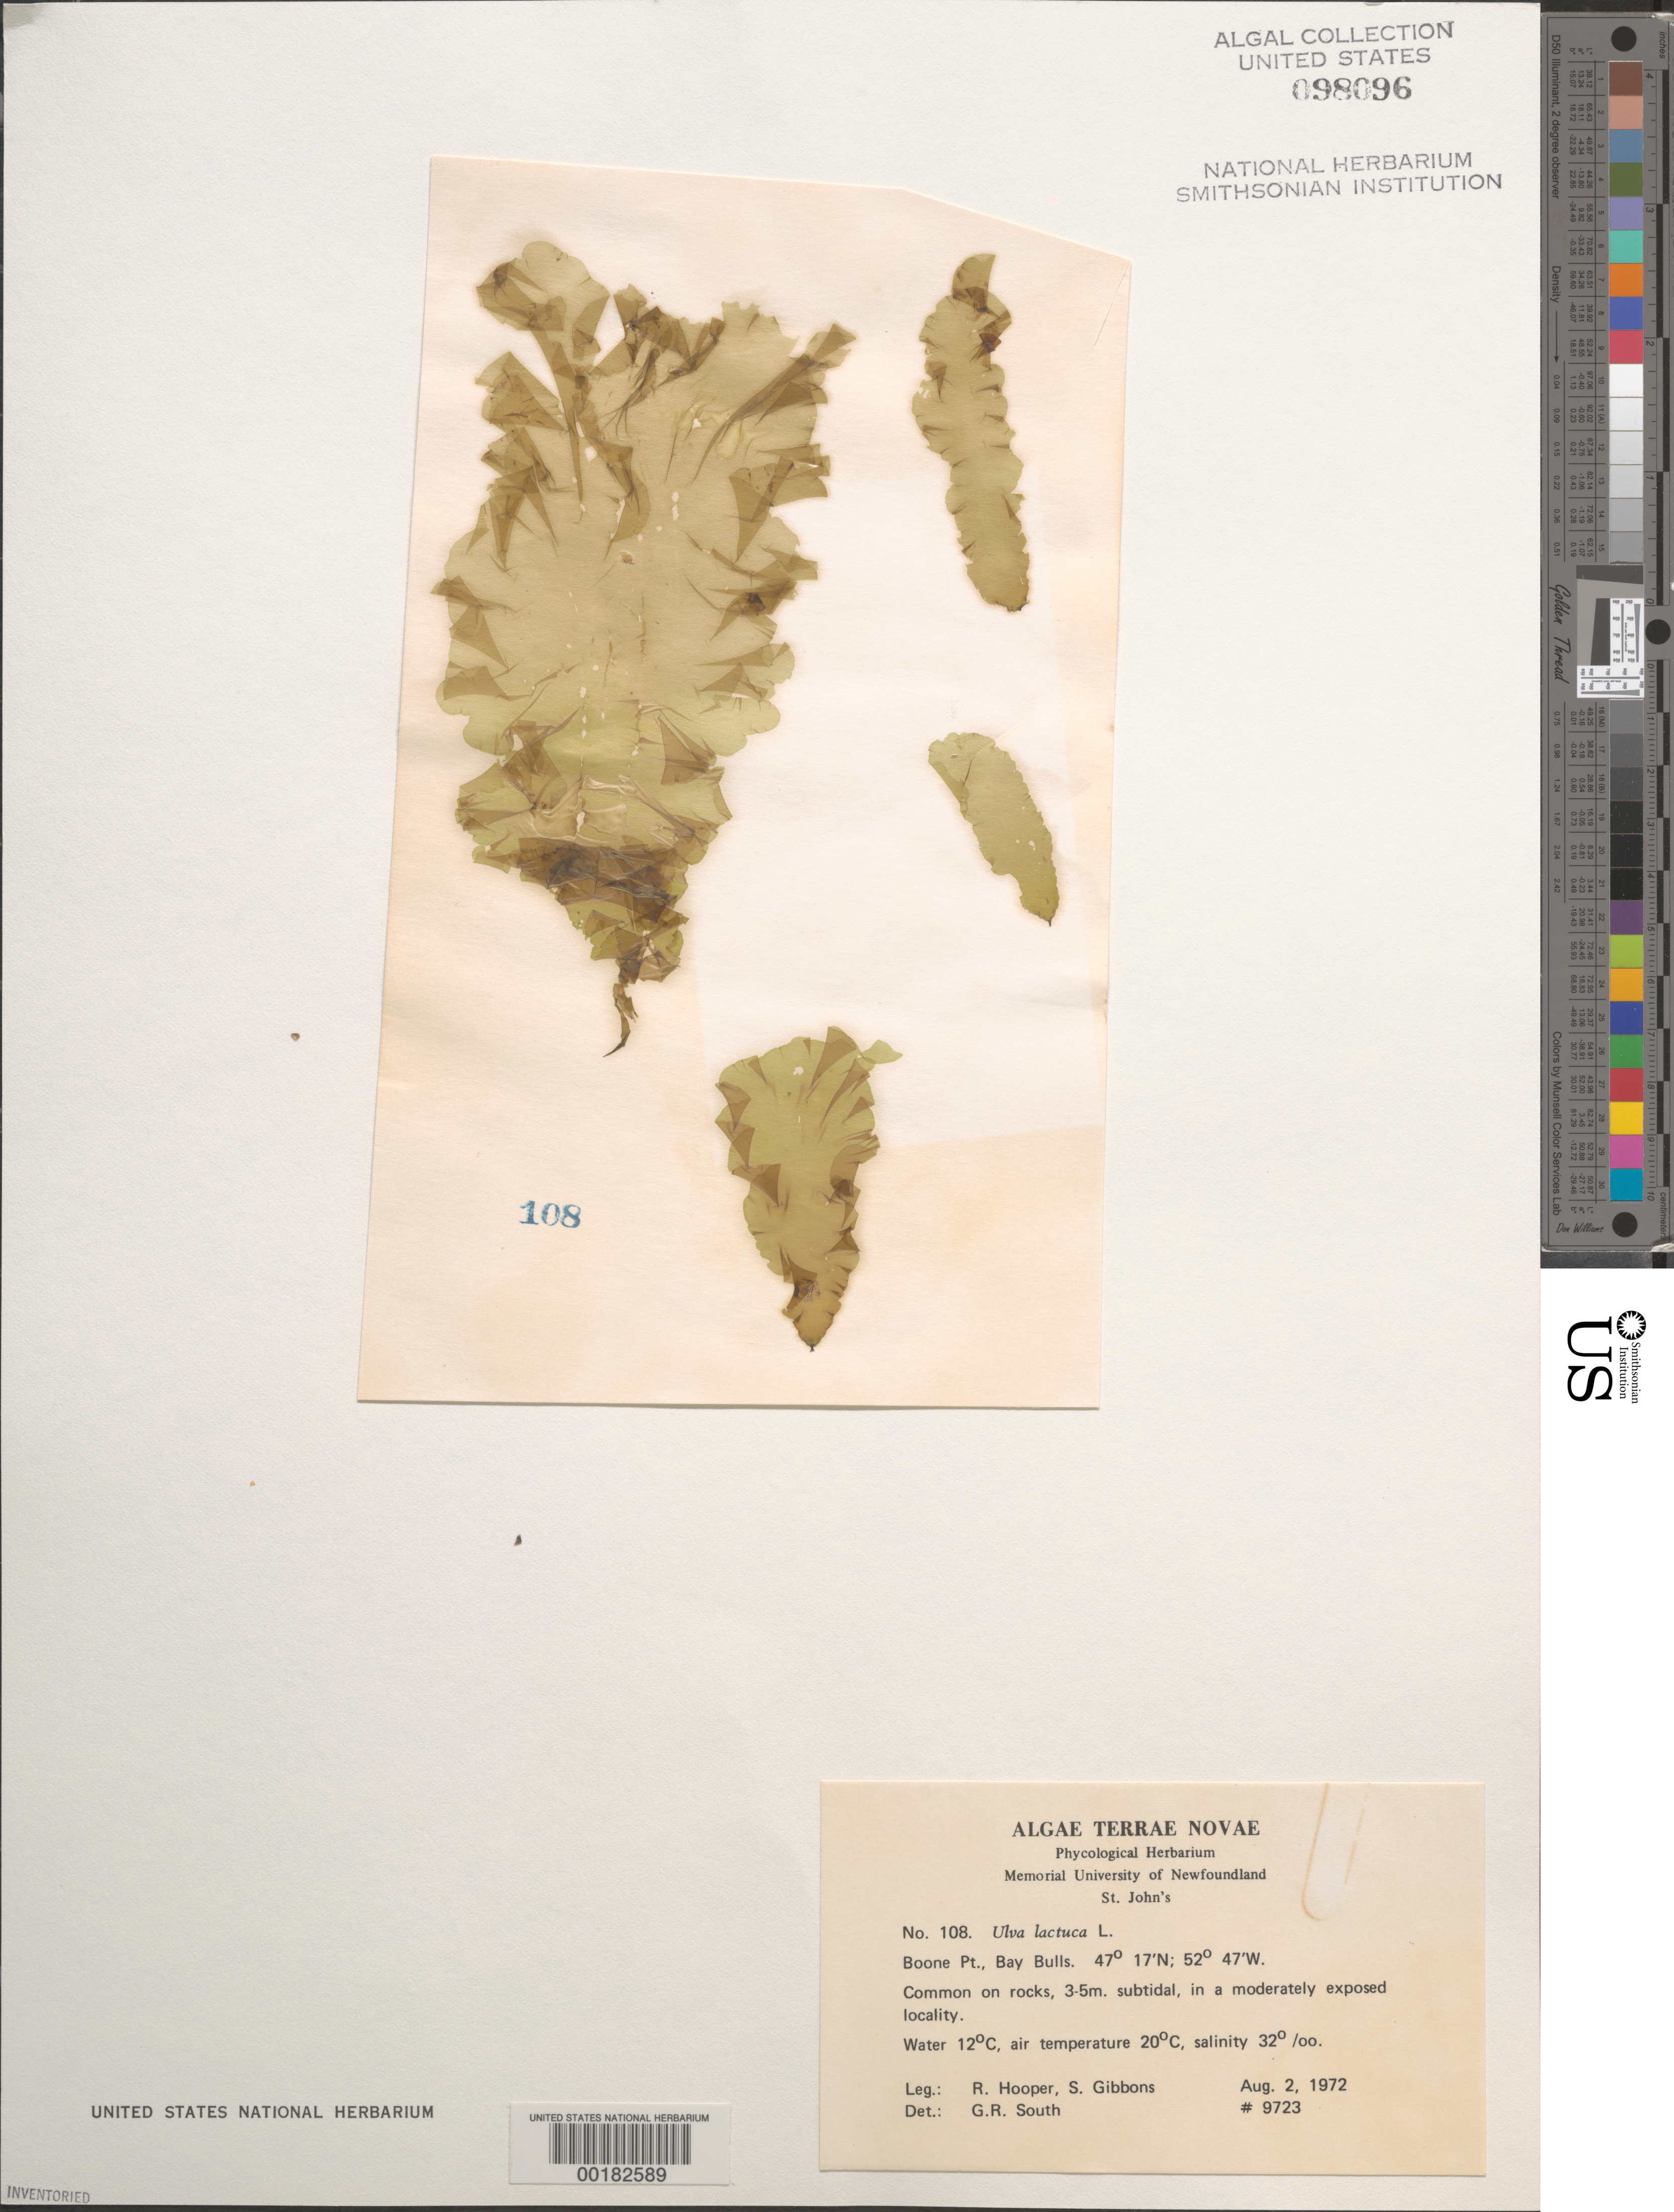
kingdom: Plantae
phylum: Chlorophyta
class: Ulvophyceae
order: Ulvales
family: Ulvaceae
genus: Ulva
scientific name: Ulva lactuca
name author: L.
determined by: South, G. R.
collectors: R. G. Hooper & S. Gibbons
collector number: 9723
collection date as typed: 02 Aug 1972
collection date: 1972-08-02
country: Canada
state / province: Newfoundland and Labrador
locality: Boone Point, Bay Bulls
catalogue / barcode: US 98096